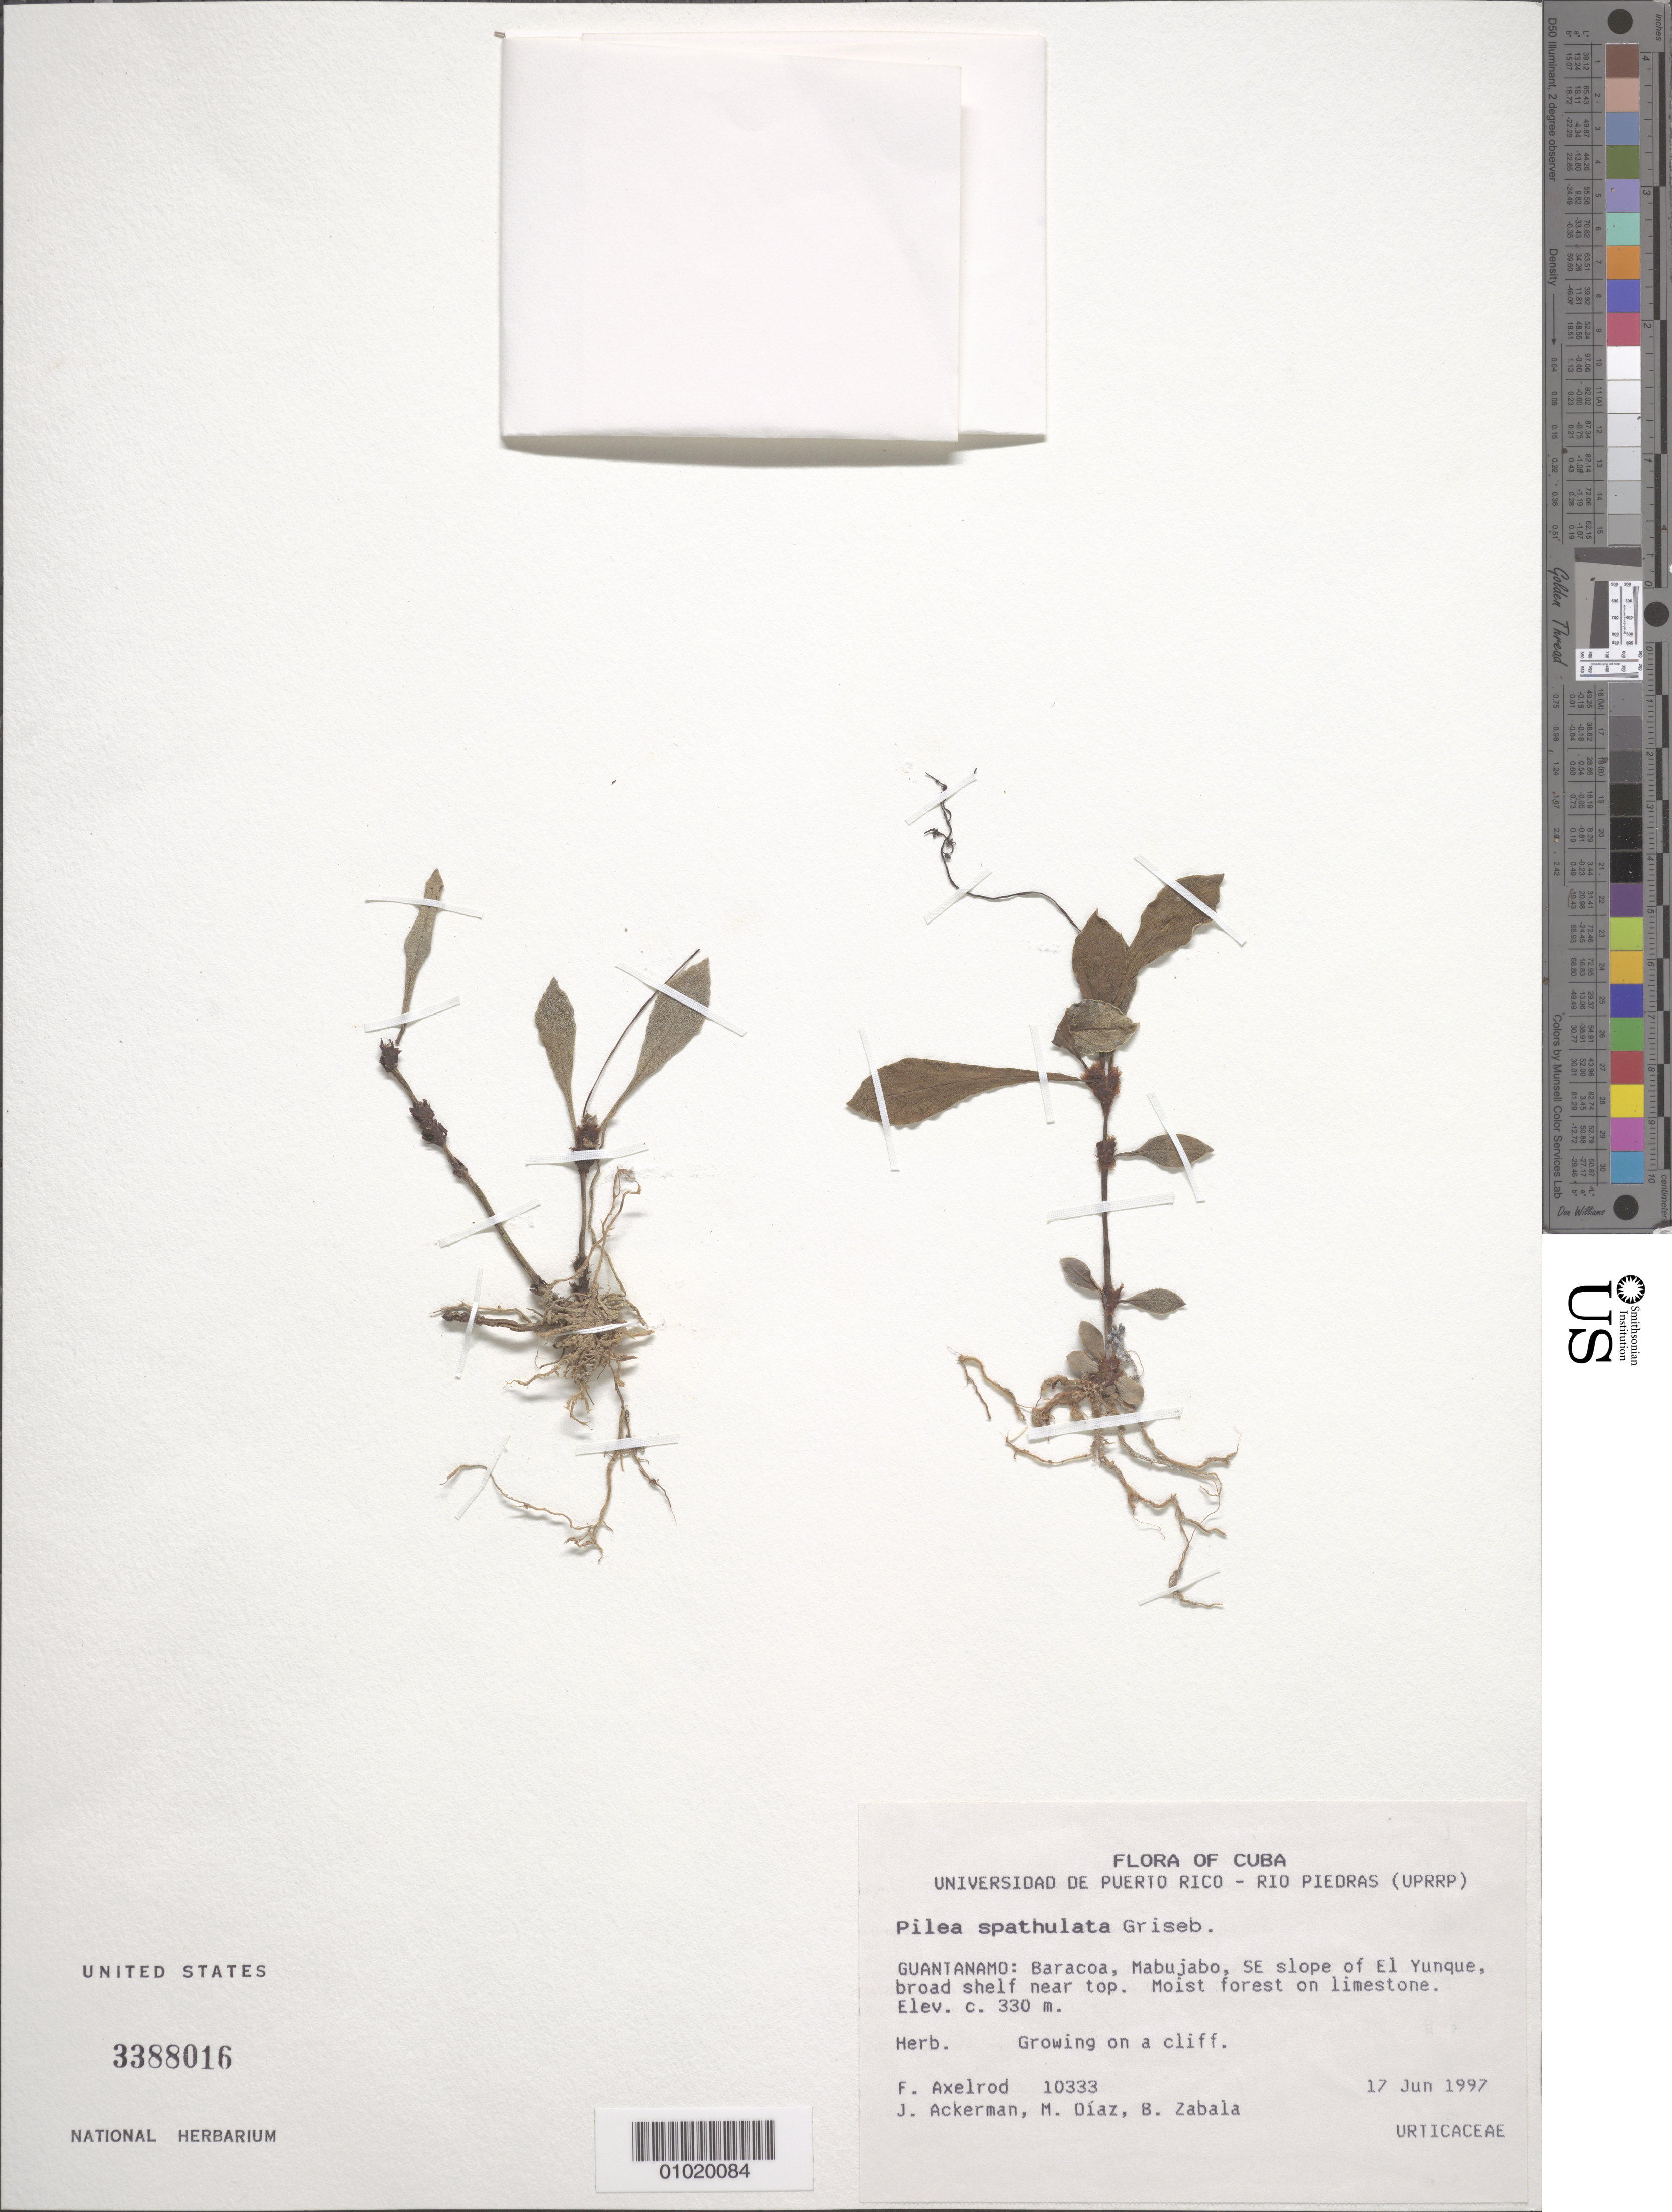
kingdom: Plantae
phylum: Tracheophyta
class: Magnoliopsida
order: Rosales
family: Urticaceae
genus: Pilea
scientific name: Pilea spathulata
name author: Griseb.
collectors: F. S. Axelrod, J. D. Ackerman, M. Díaz & B. Zabala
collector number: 10333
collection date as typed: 17 Jun 1997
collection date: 1997-06-17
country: Cuba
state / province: Guantánamo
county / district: Baracoa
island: Cuba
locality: Guantánamo: Baracoa, Mabujabo, SE slope of El Yunque, broad shelf near top Moist forest on limestone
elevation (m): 330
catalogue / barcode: US 3388016